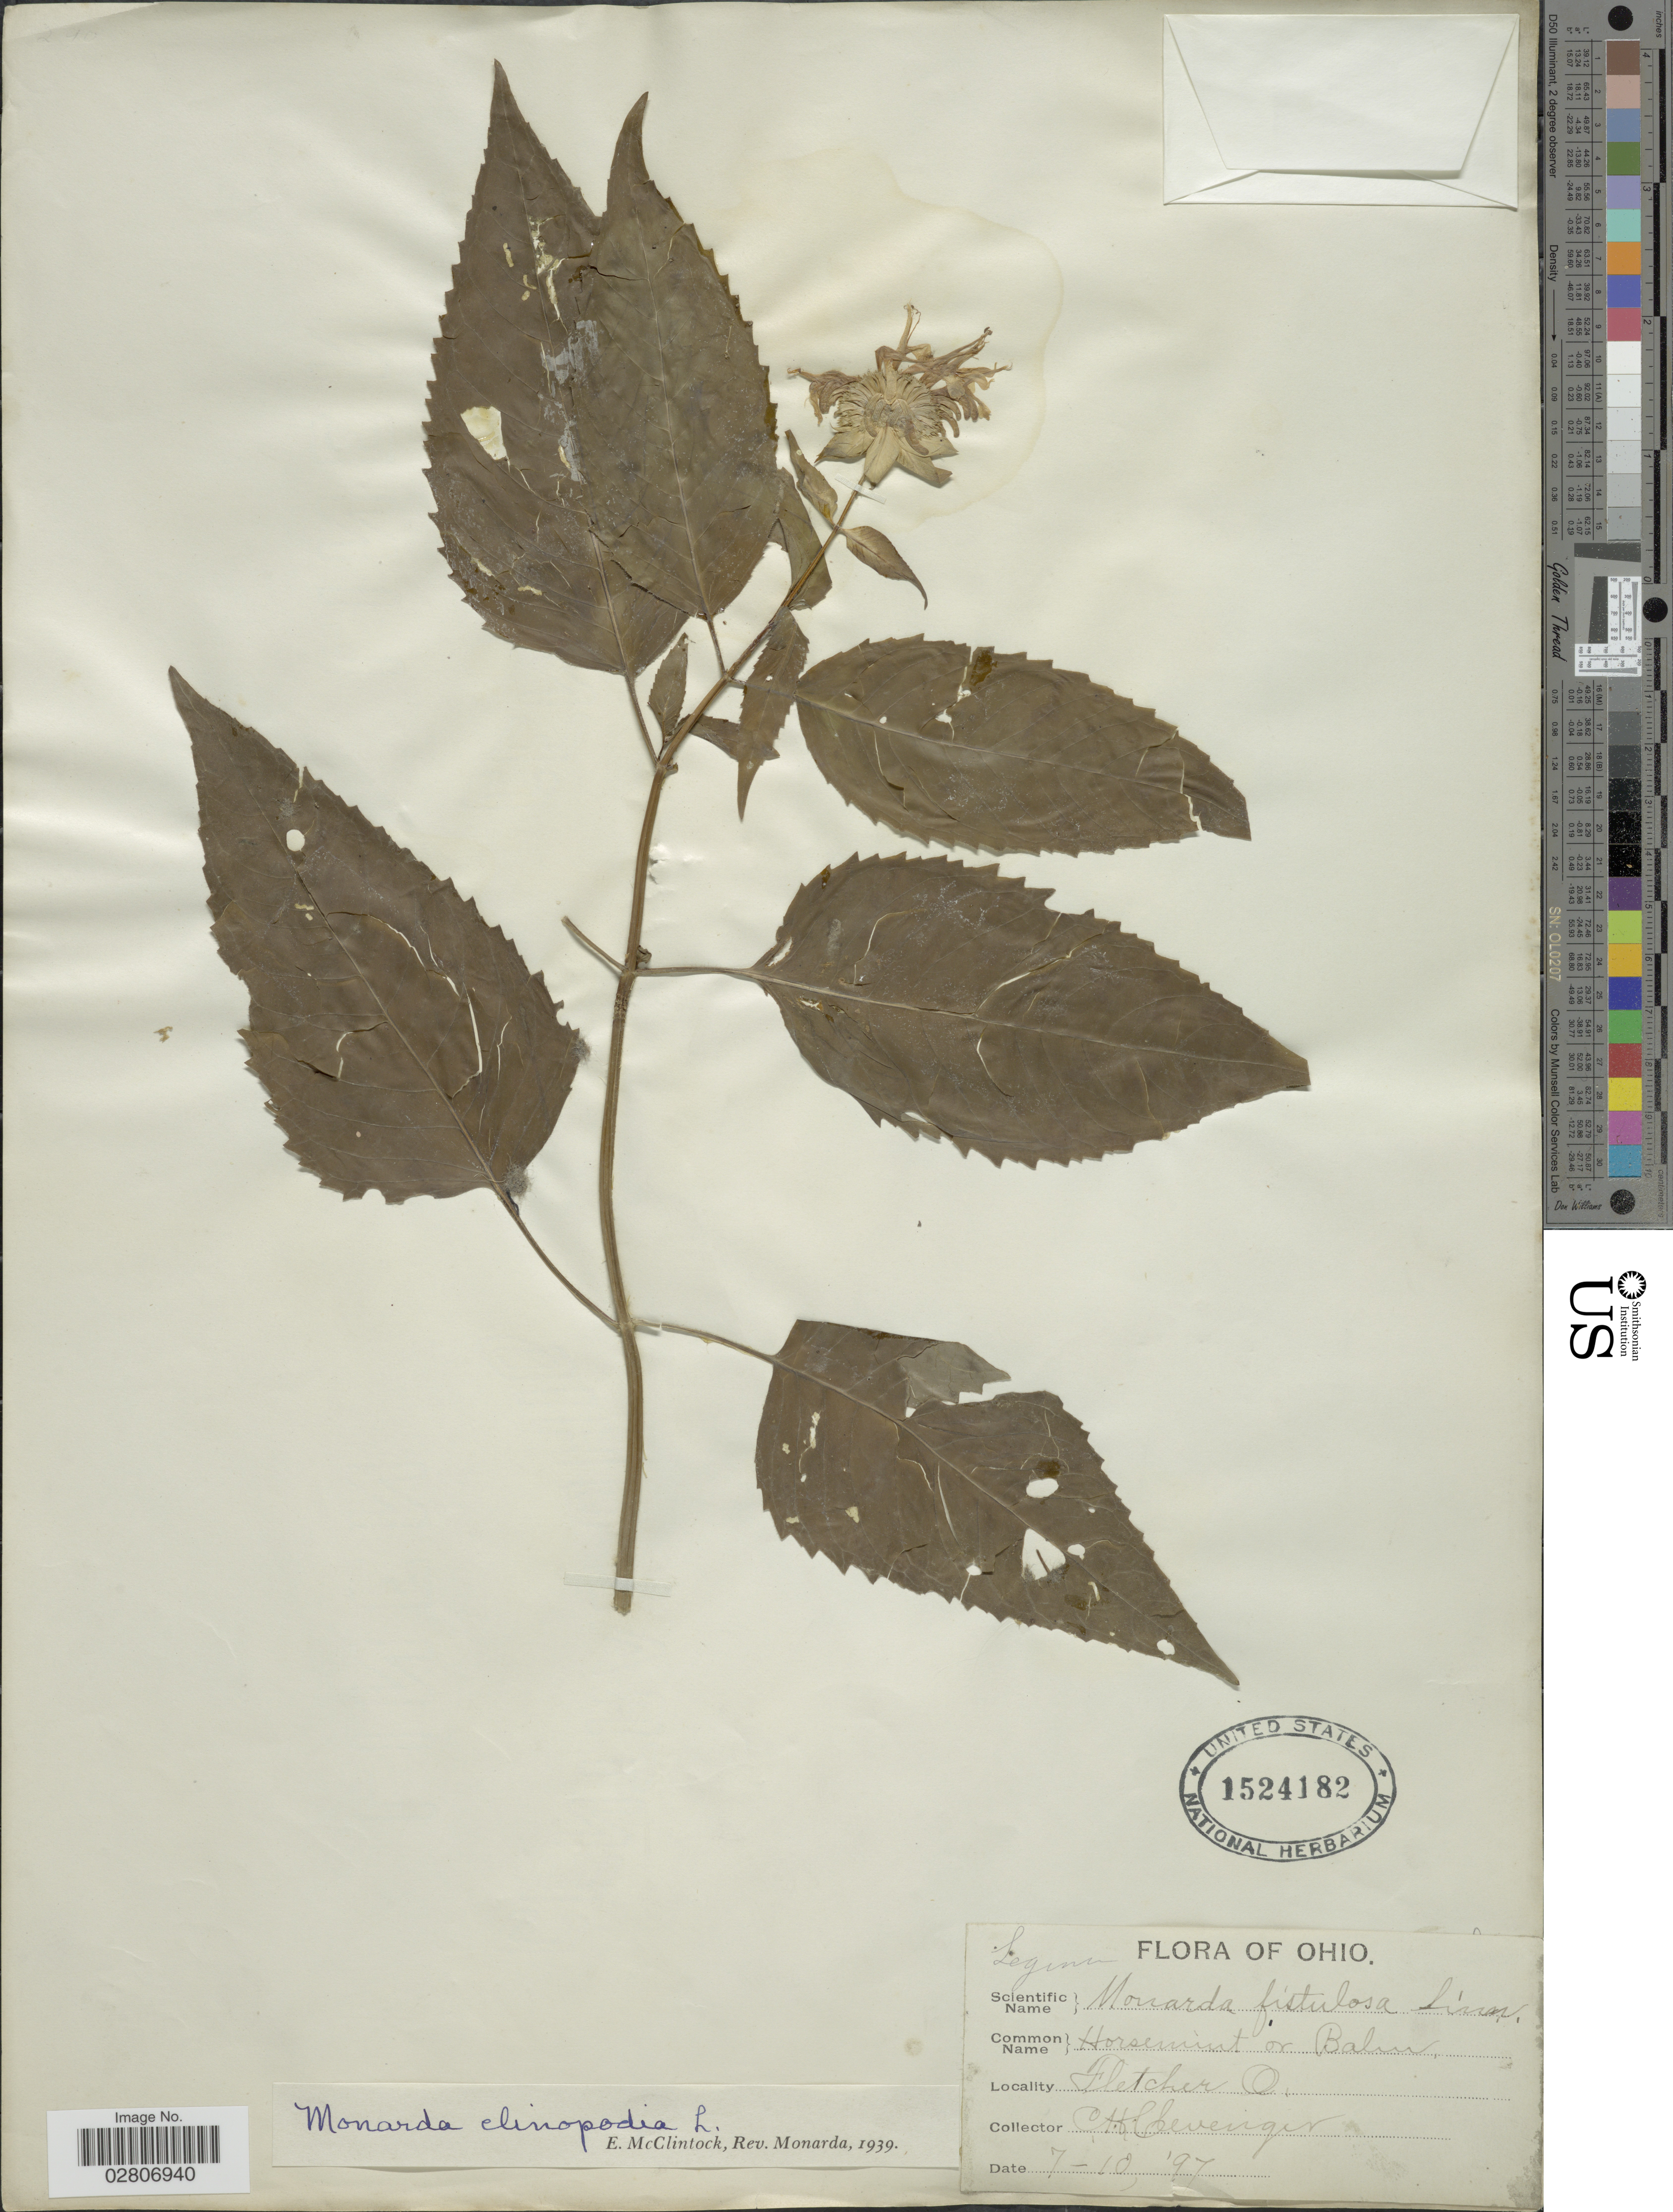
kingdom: Plantae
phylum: Tracheophyta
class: Magnoliopsida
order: Lamiales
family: Lamiaceae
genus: Monarda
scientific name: Monarda clinopodia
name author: L.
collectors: C. H. Clevenger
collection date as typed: Transcribed d/m/y: 10/7/97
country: United States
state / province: Ohio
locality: Fletcher.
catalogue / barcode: US 1524182